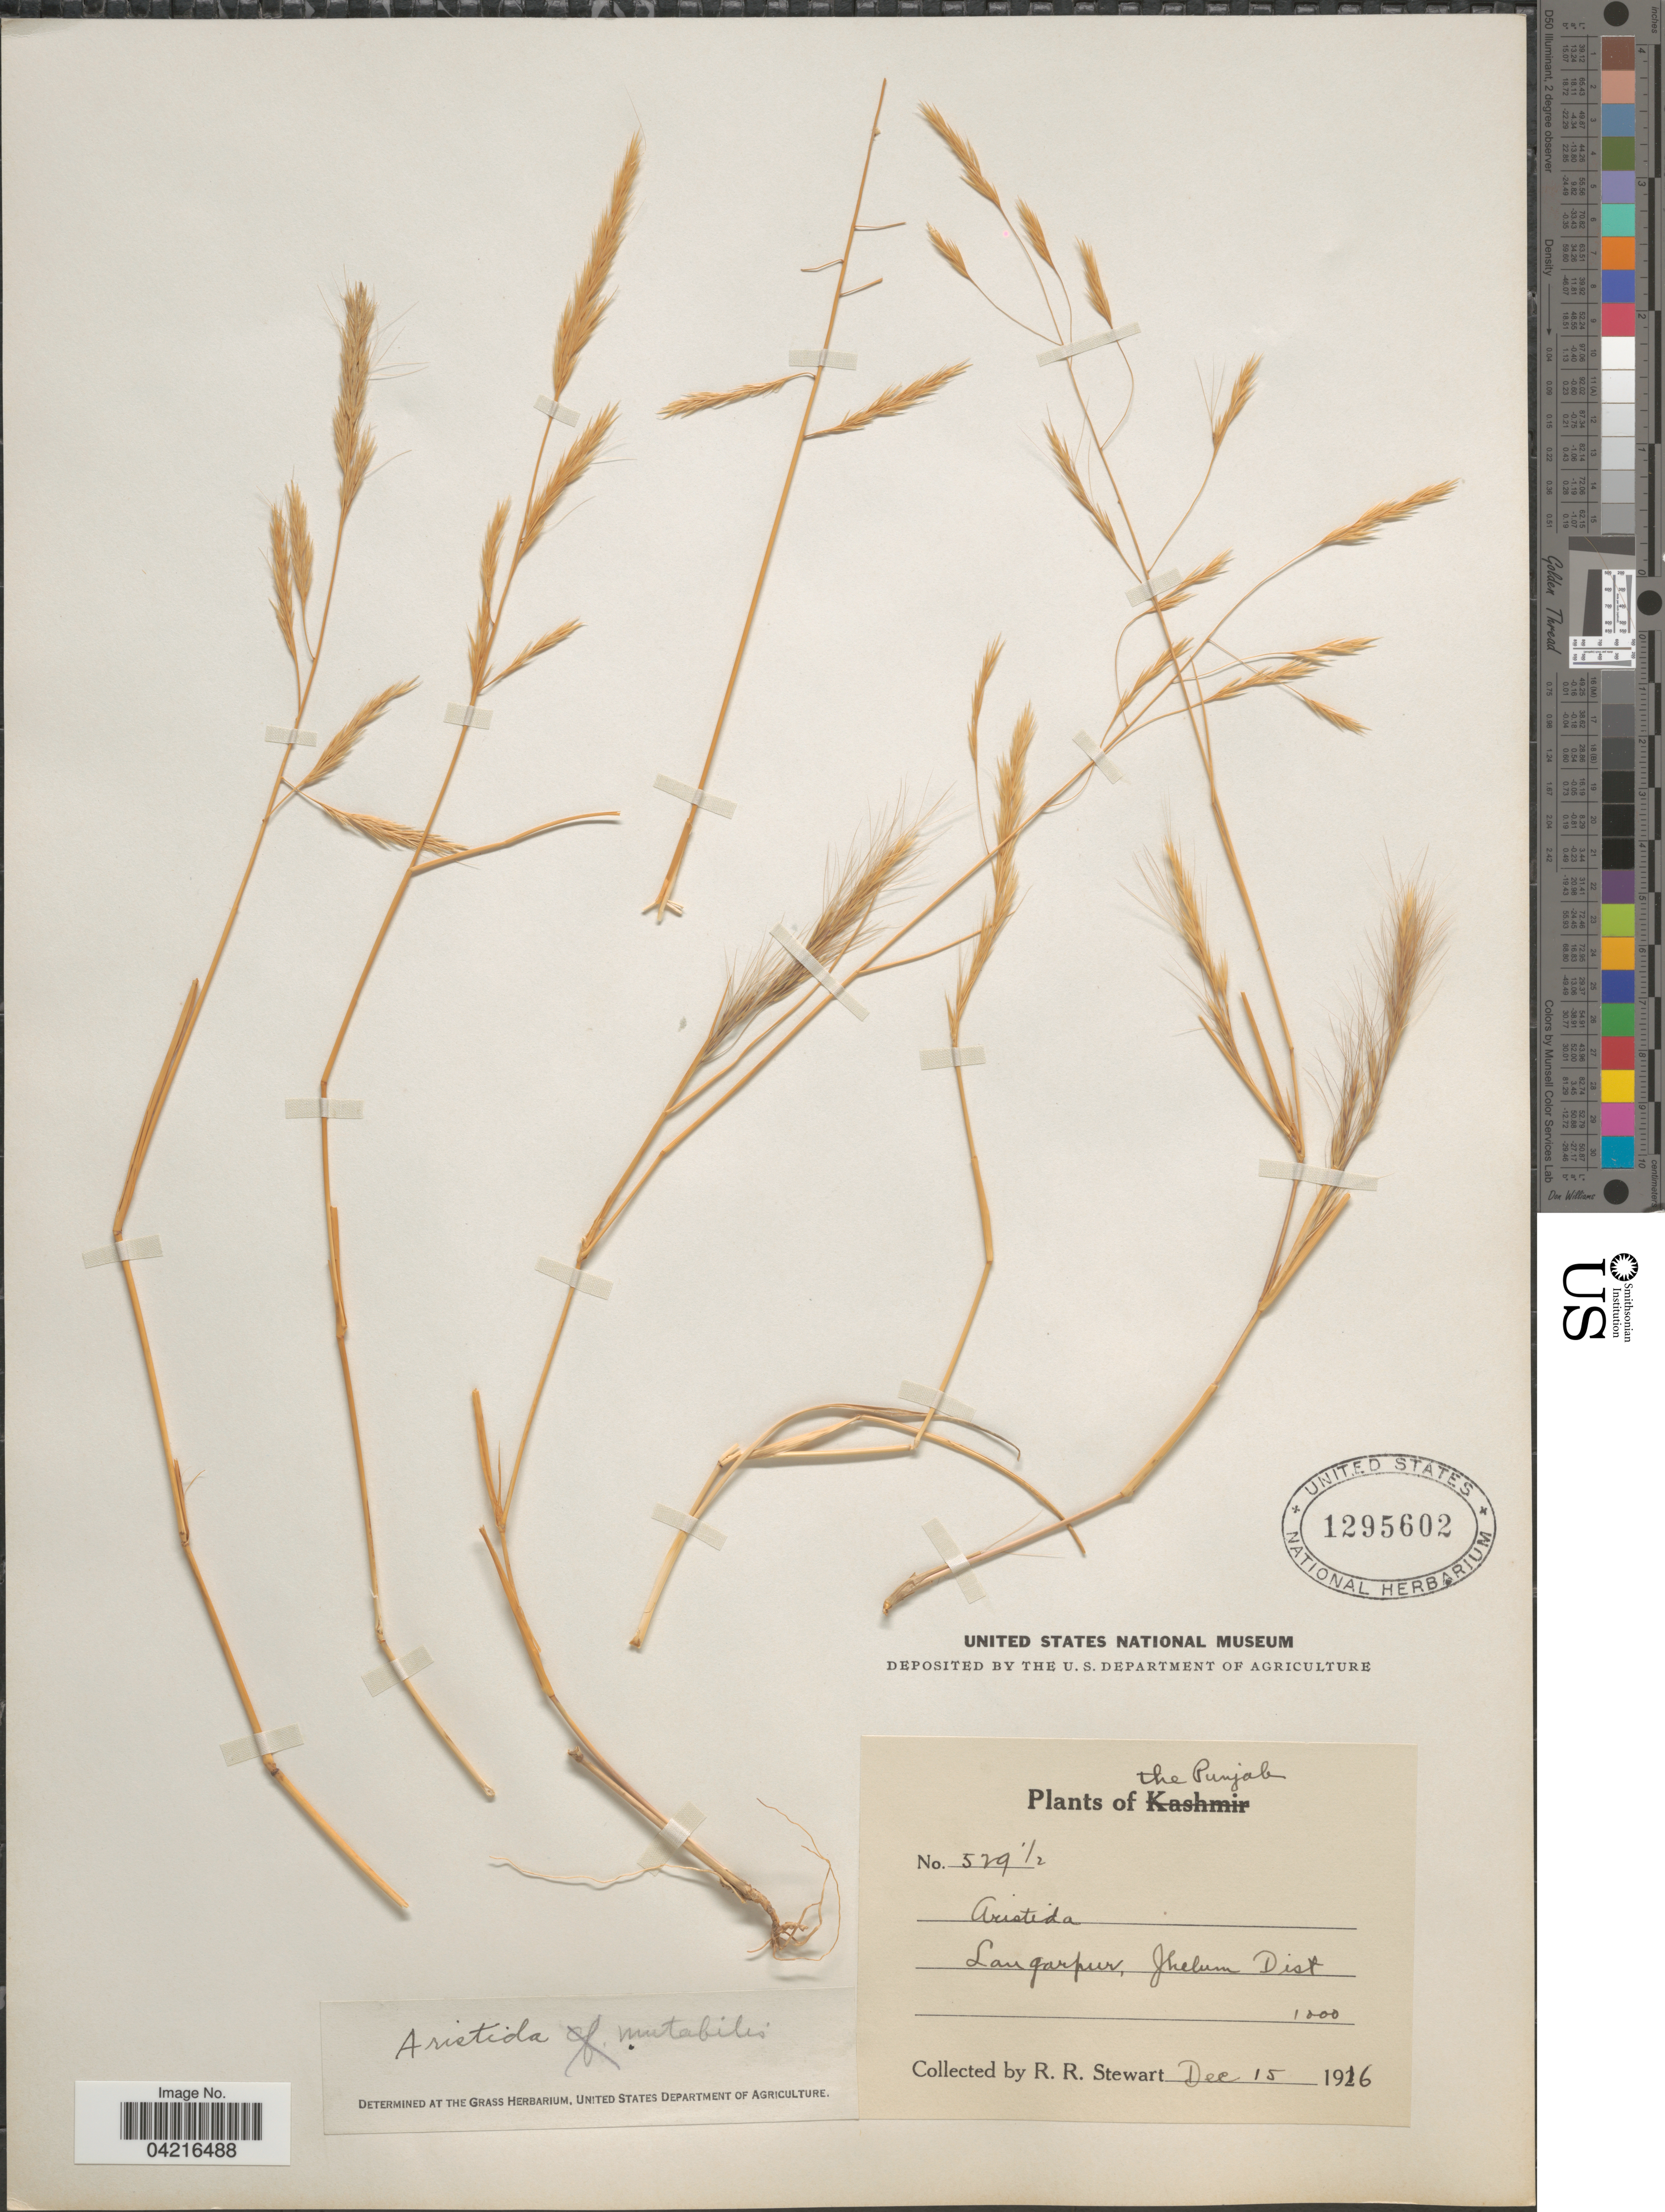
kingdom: Plantae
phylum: Tracheophyta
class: Liliopsida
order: Poales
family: Poaceae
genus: Aristida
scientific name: Aristida mutabilis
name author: Trin. & Rupr.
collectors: R. Stewart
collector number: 529 1/2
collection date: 1926-12-15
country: India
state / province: Punjab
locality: Langarpur, Jhelum Dist.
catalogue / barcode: US 1295602